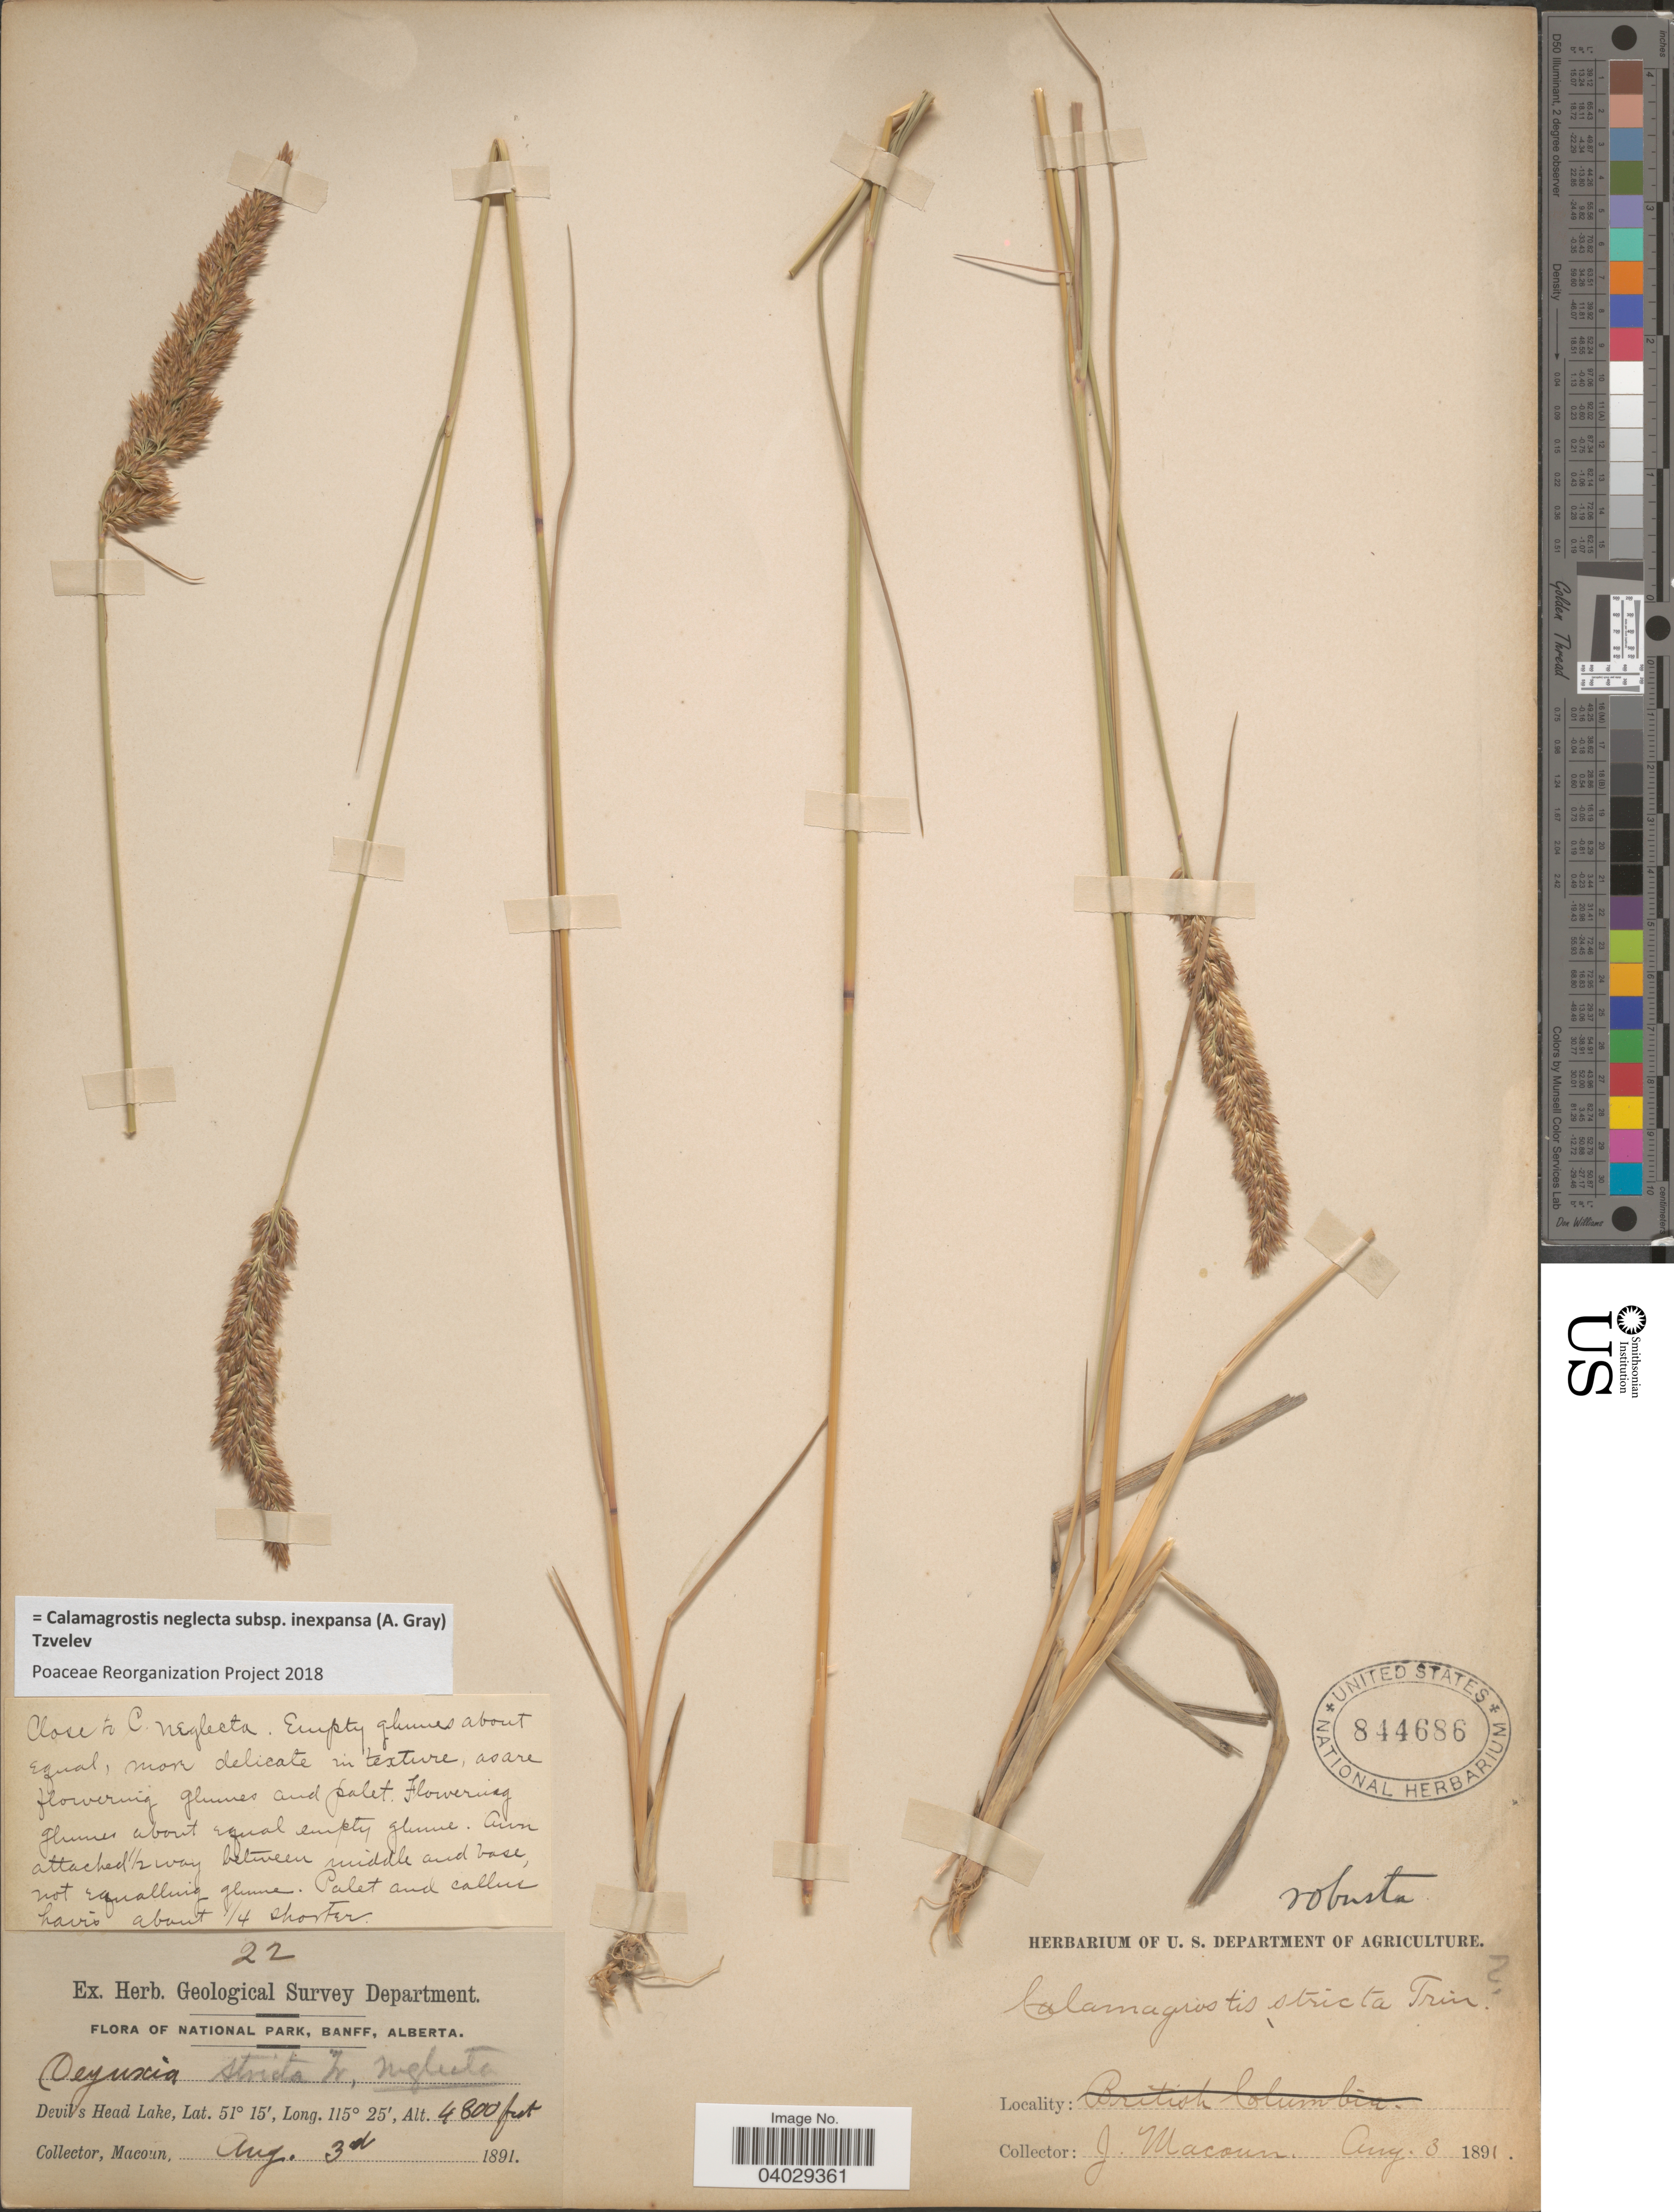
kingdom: Plantae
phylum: Tracheophyta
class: Liliopsida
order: Poales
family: Poaceae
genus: Calamagrostis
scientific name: Calamagrostis neglecta subsp. inexpansa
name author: (A. Gray) Tzvelev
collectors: J. Macoun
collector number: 22?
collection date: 1891-08-03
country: Canada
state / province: Alberta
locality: National Park, Banff. Devil's Head Lake.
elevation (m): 1463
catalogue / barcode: US 844686